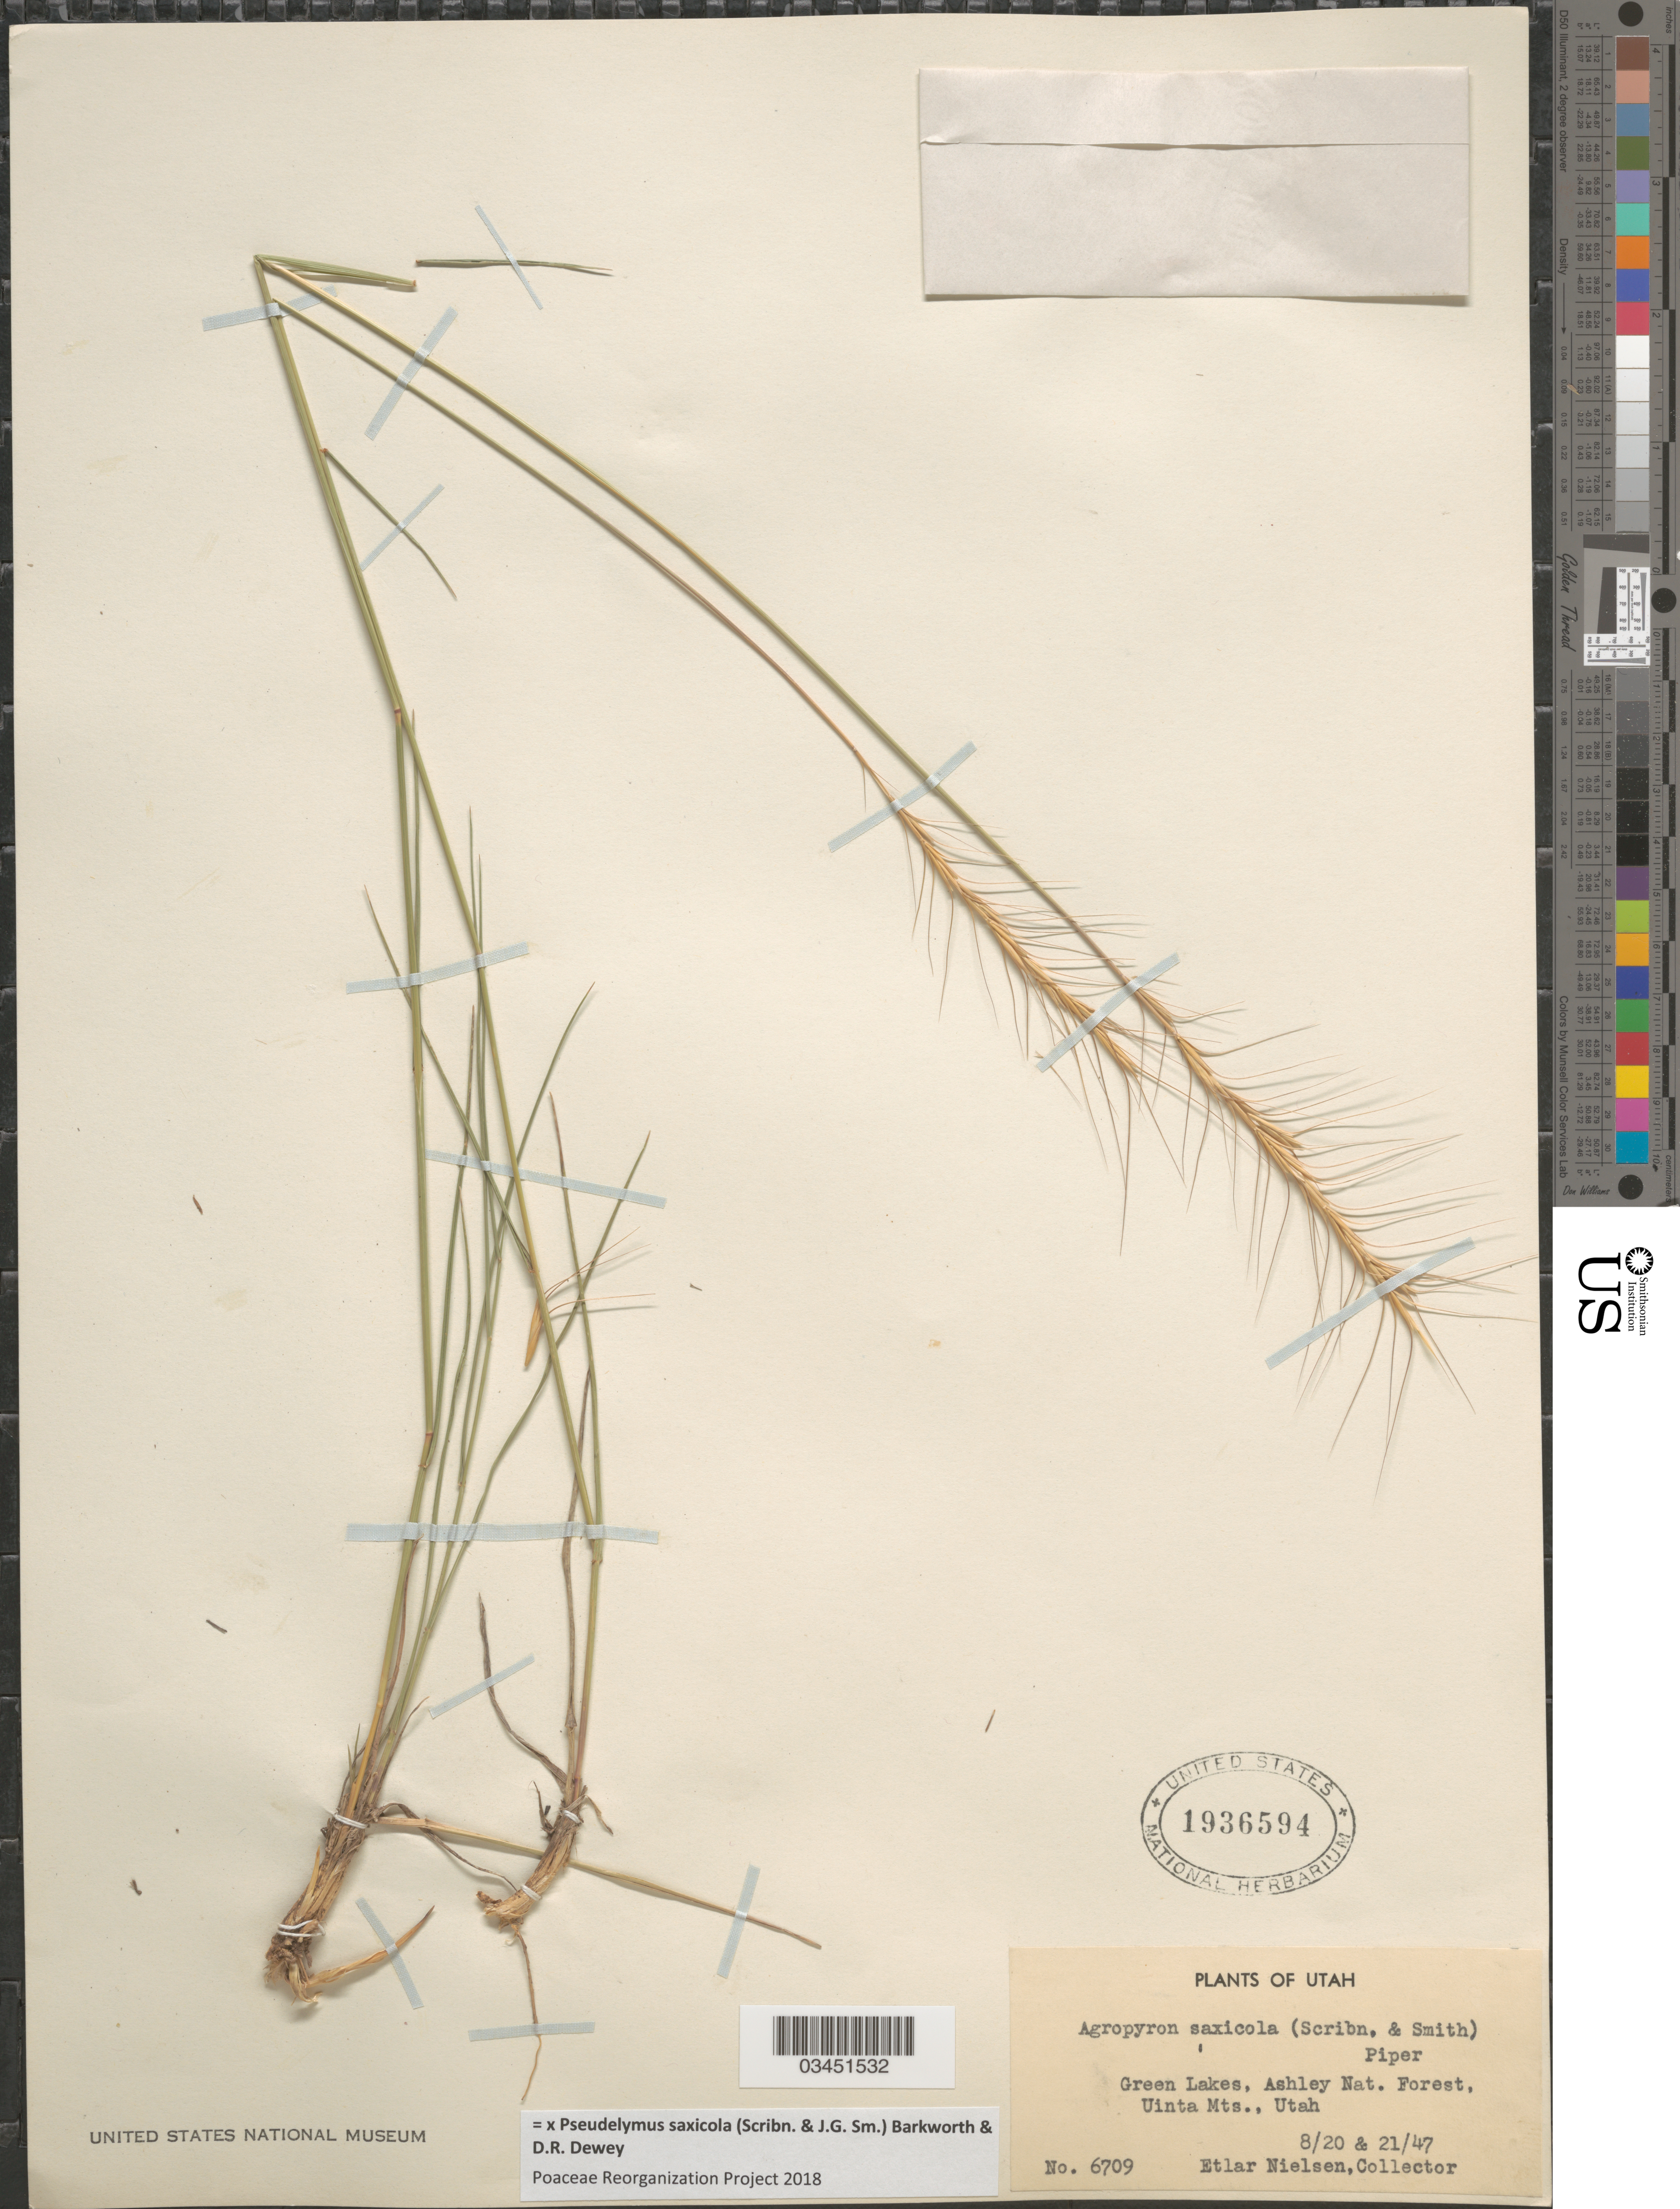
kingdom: Plantae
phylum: Tracheophyta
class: Liliopsida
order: Poales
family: Poaceae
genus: Pseudelymus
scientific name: x Pseudelymus saxicola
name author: (Scribn. & J.G. Sm.) Barkworth & Dewey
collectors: E. Nielsen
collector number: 6709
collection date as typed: Transcribed d/m/y: 20/8/47 to 21/8/47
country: United States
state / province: Utah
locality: Green Lakes, Ashley Nat. Forest, Uinta Mts.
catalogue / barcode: US 1936594